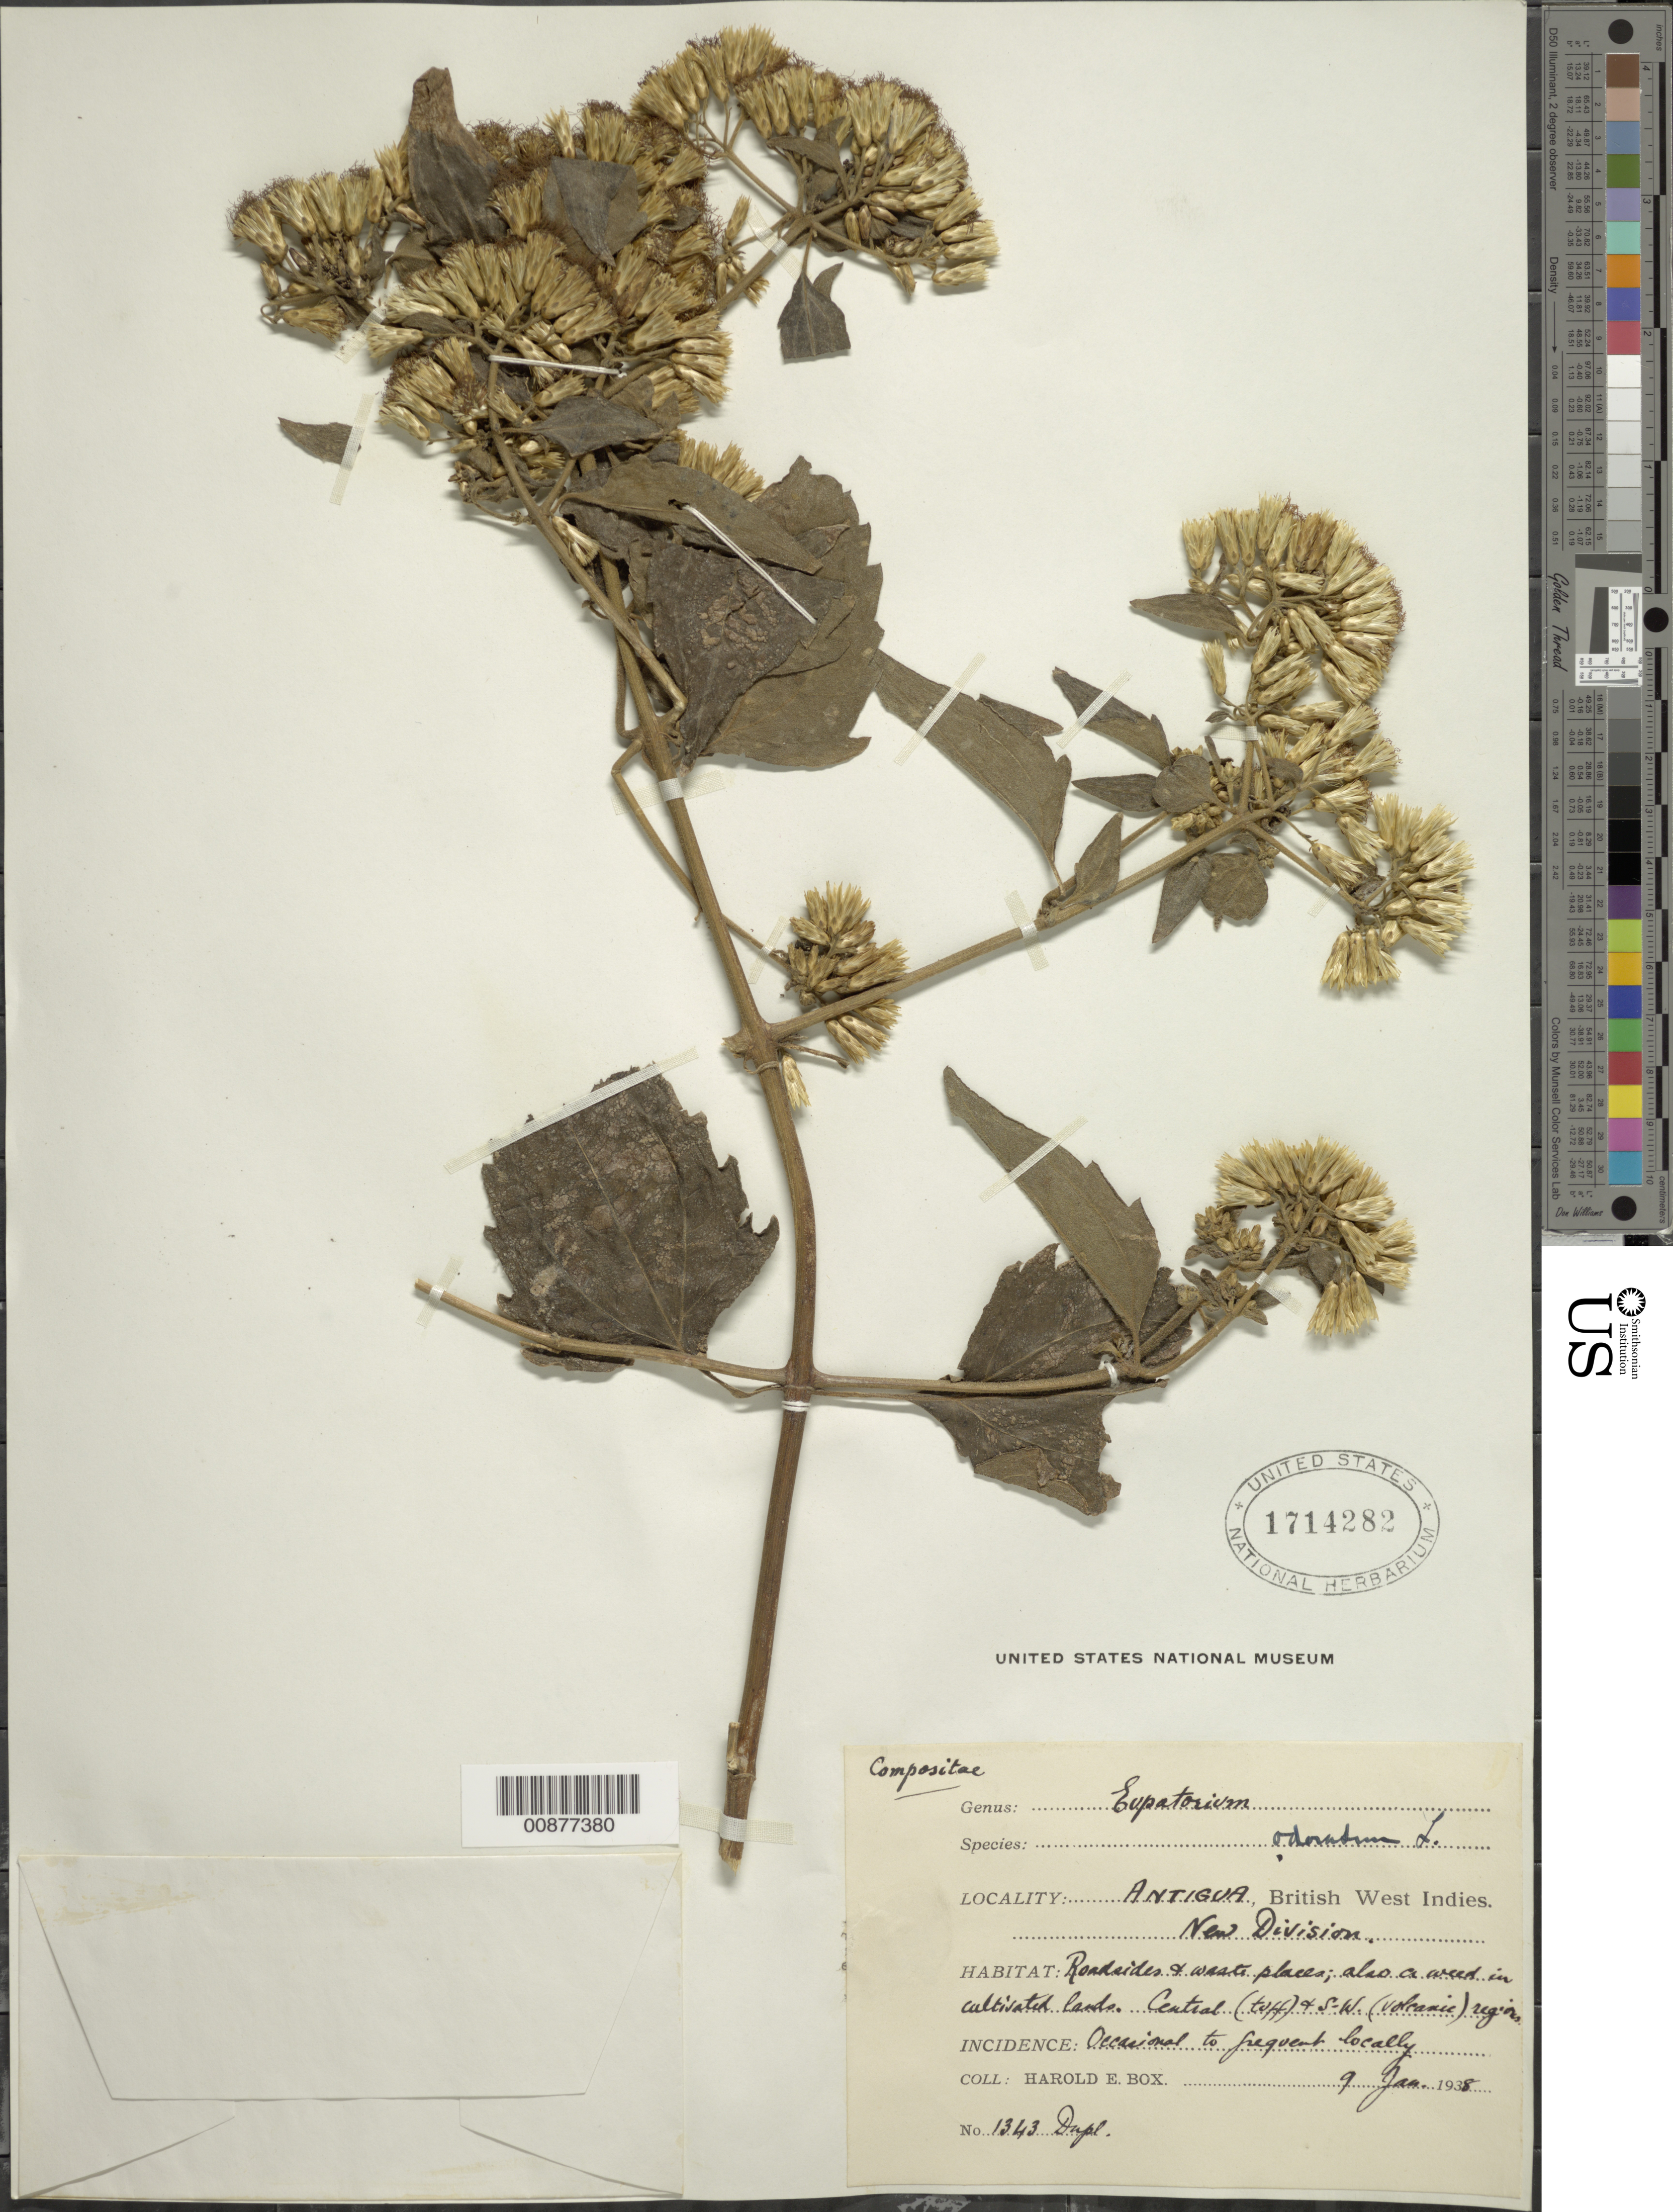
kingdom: Plantae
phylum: Tracheophyta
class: Magnoliopsida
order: Asterales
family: Asteraceae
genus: Chromolaena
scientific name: Chromolaena odorata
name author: (L.) R.M. King & H. Rob.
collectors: H. E. Box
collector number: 1343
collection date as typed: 09 Jan 1938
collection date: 1938-01-09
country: Antigua and Barbuda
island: Leeward Is.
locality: Central (tuff) and SW (volcanic) region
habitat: Roadsides and waste places, also weed on cultivated lands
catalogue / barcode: US 1714282